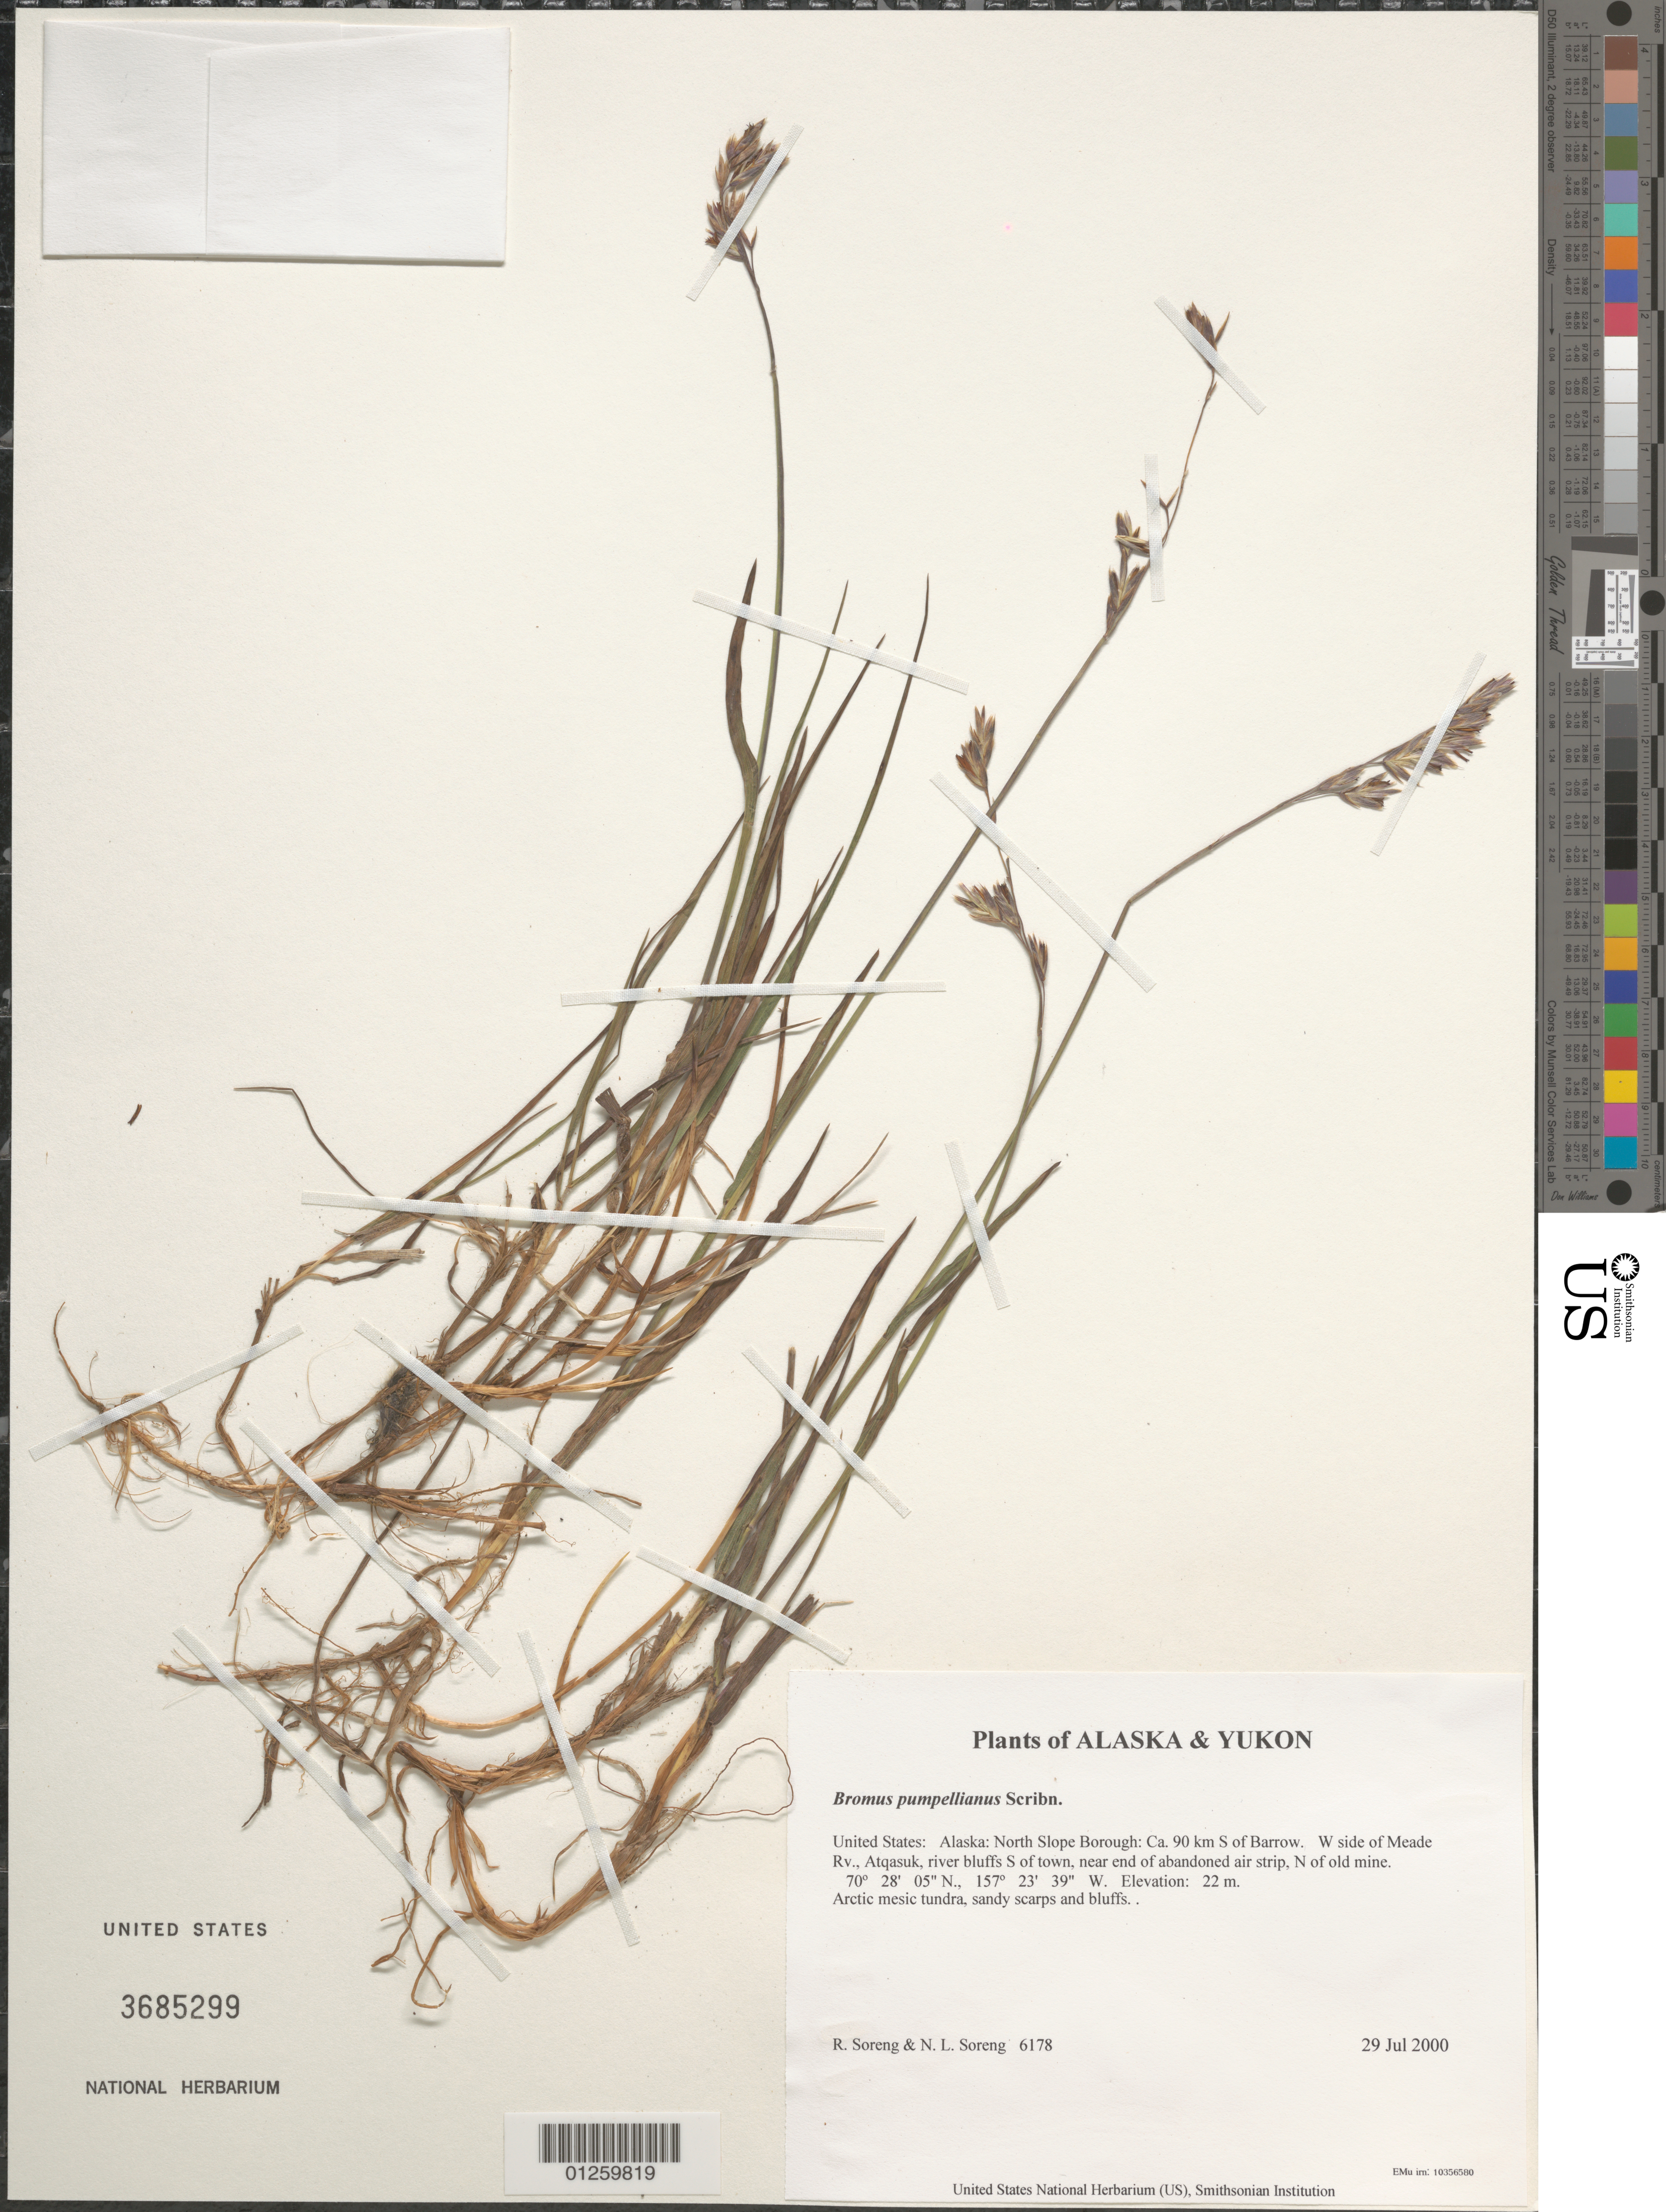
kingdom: Plantae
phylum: Tracheophyta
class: Liliopsida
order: Poales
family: Poaceae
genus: Bromus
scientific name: Bromus pumpellianus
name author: Scribn.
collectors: R. J. Soreng & N. L. Soreng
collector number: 6178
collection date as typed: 29 Jul 2000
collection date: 2000-07-29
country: United States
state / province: Alaska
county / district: North Slope Borough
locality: Ca. 90 km S of Barrow. W side of Meade Rv., Atqasuk, river bluffs S of town, near end of abandoned air strip, N of old mine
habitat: Arctic mesic tundra, sandy scarps and bluffs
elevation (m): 22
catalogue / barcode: US 3685299